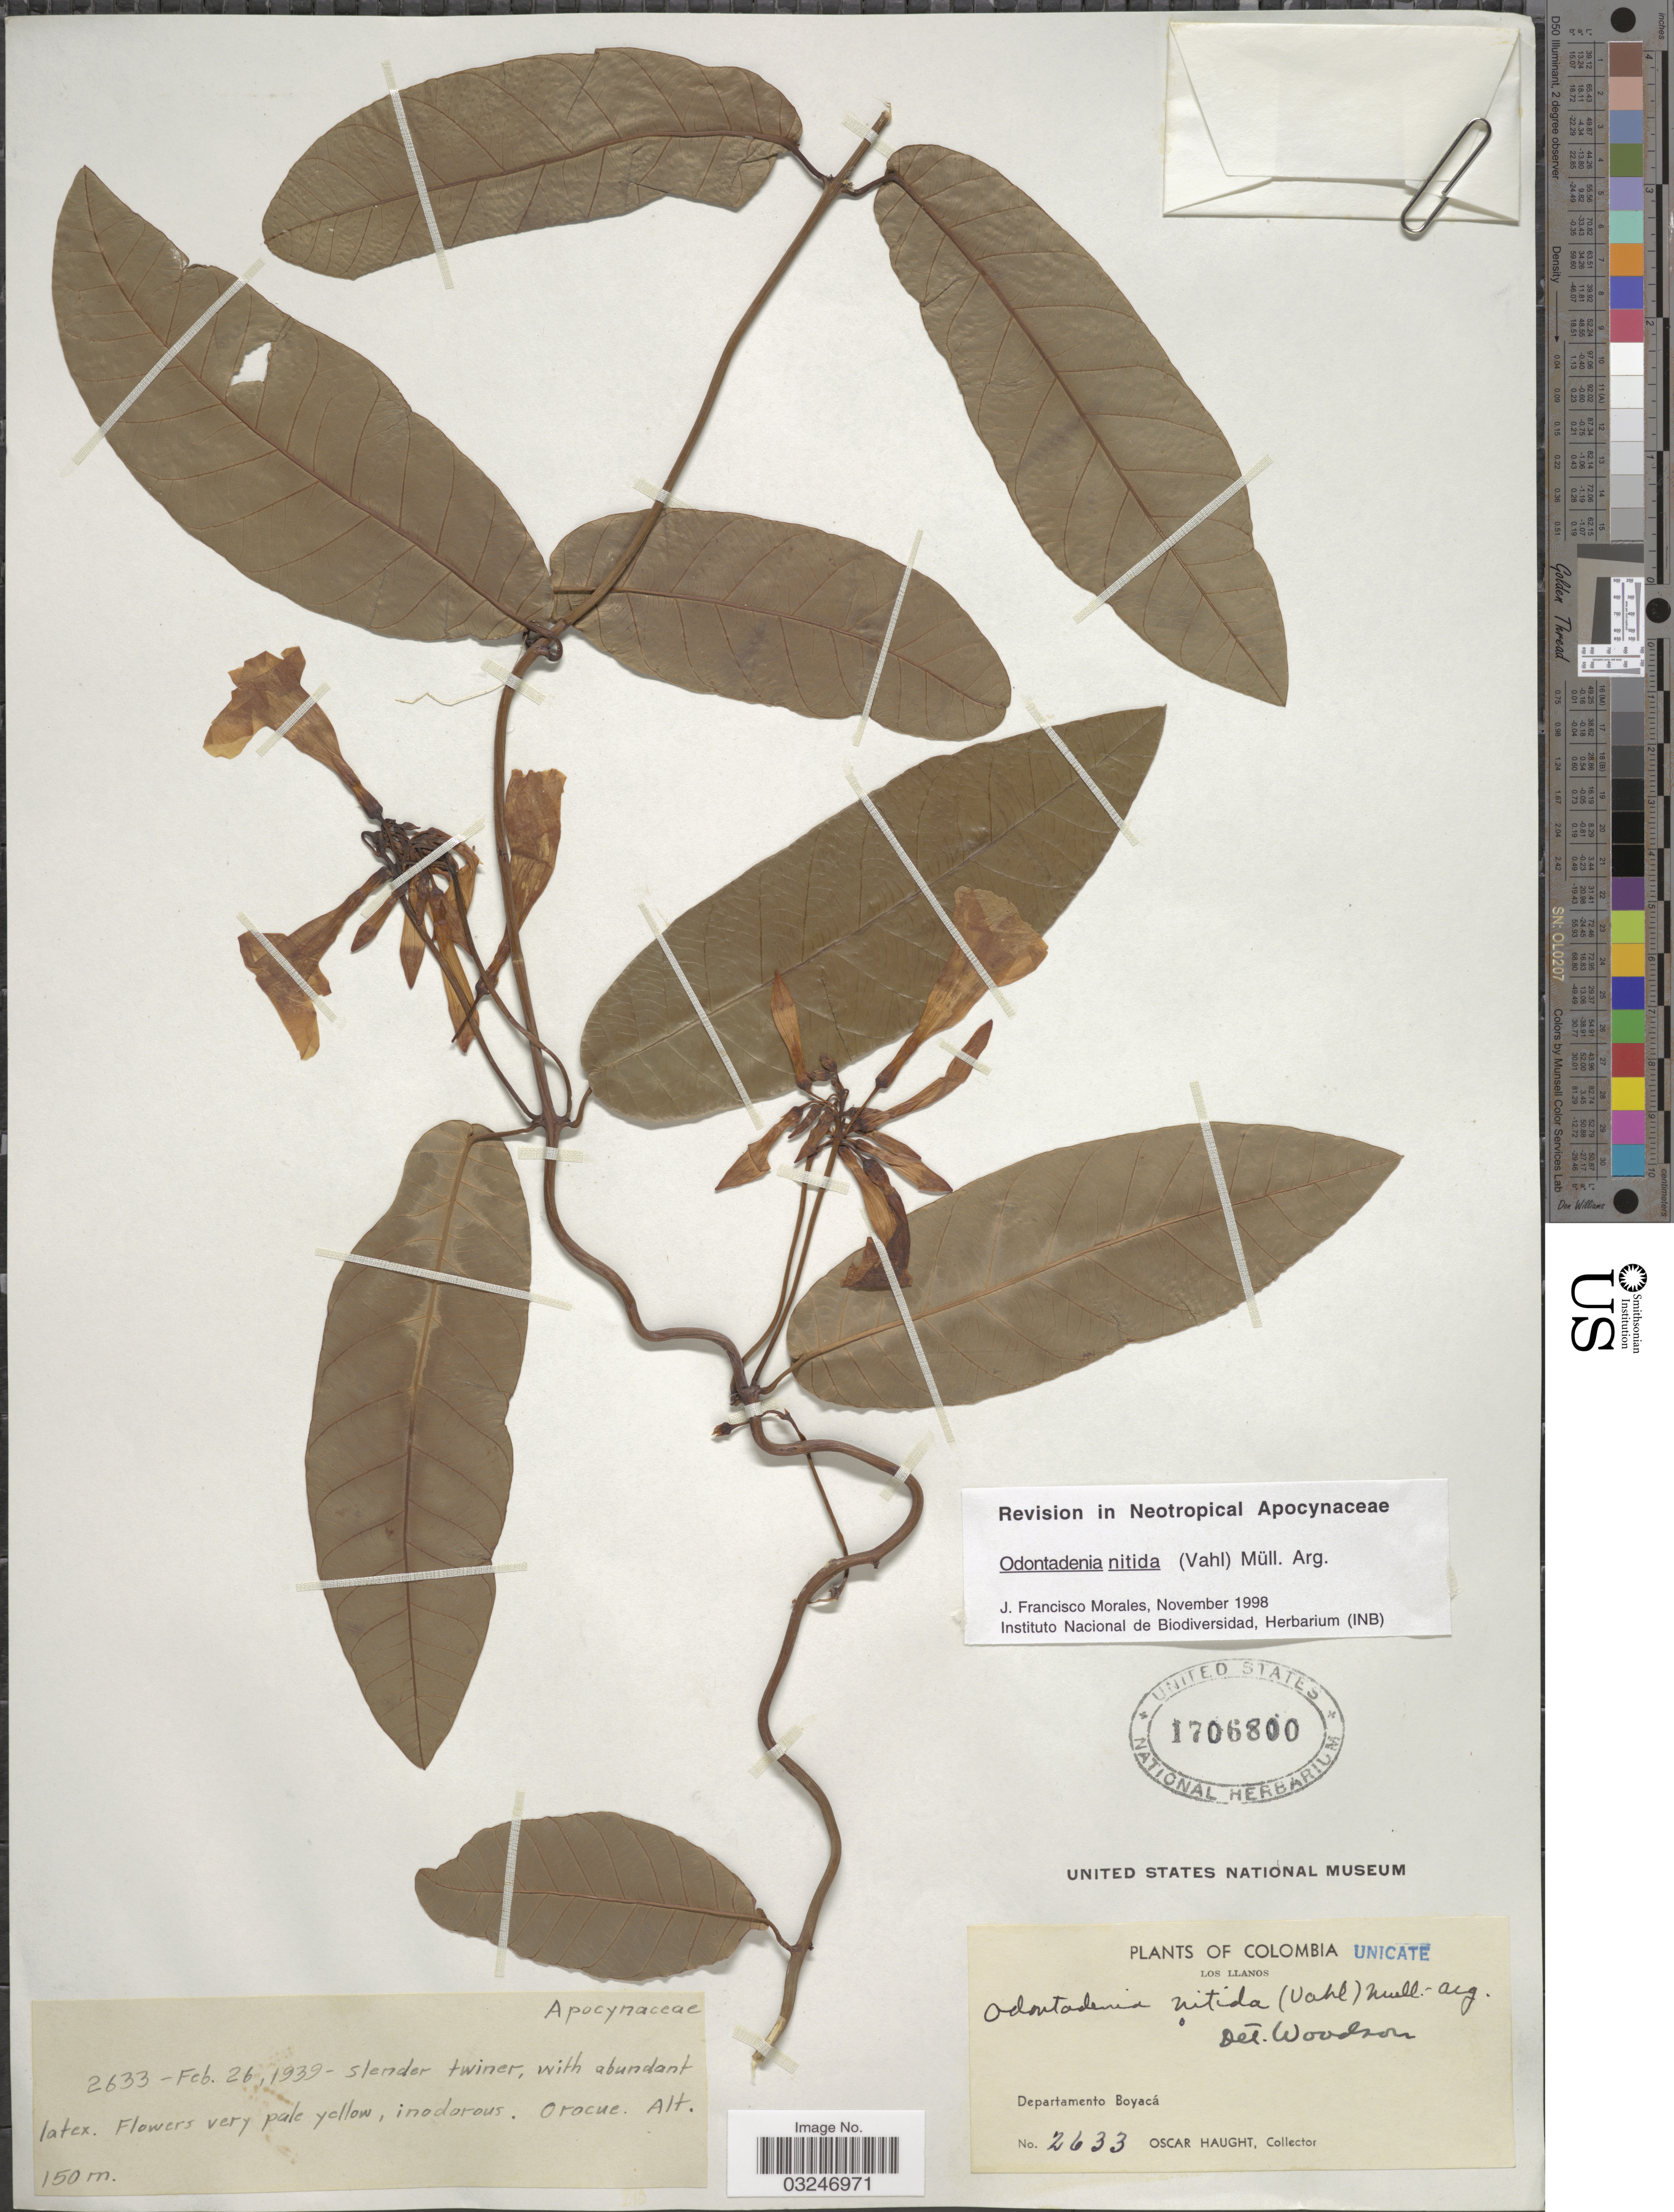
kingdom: Plantae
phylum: Tracheophyta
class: Magnoliopsida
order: Gentianales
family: Apocynaceae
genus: Odontadenia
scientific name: Odontadenia nitida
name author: (Vahl) Müll. Arg.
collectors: O. Haught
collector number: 2633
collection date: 1939-02-26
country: Colombia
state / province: Boyacá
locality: Los Llanos. Departamento Boyacá. Orocue.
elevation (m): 150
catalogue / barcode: US 1706800